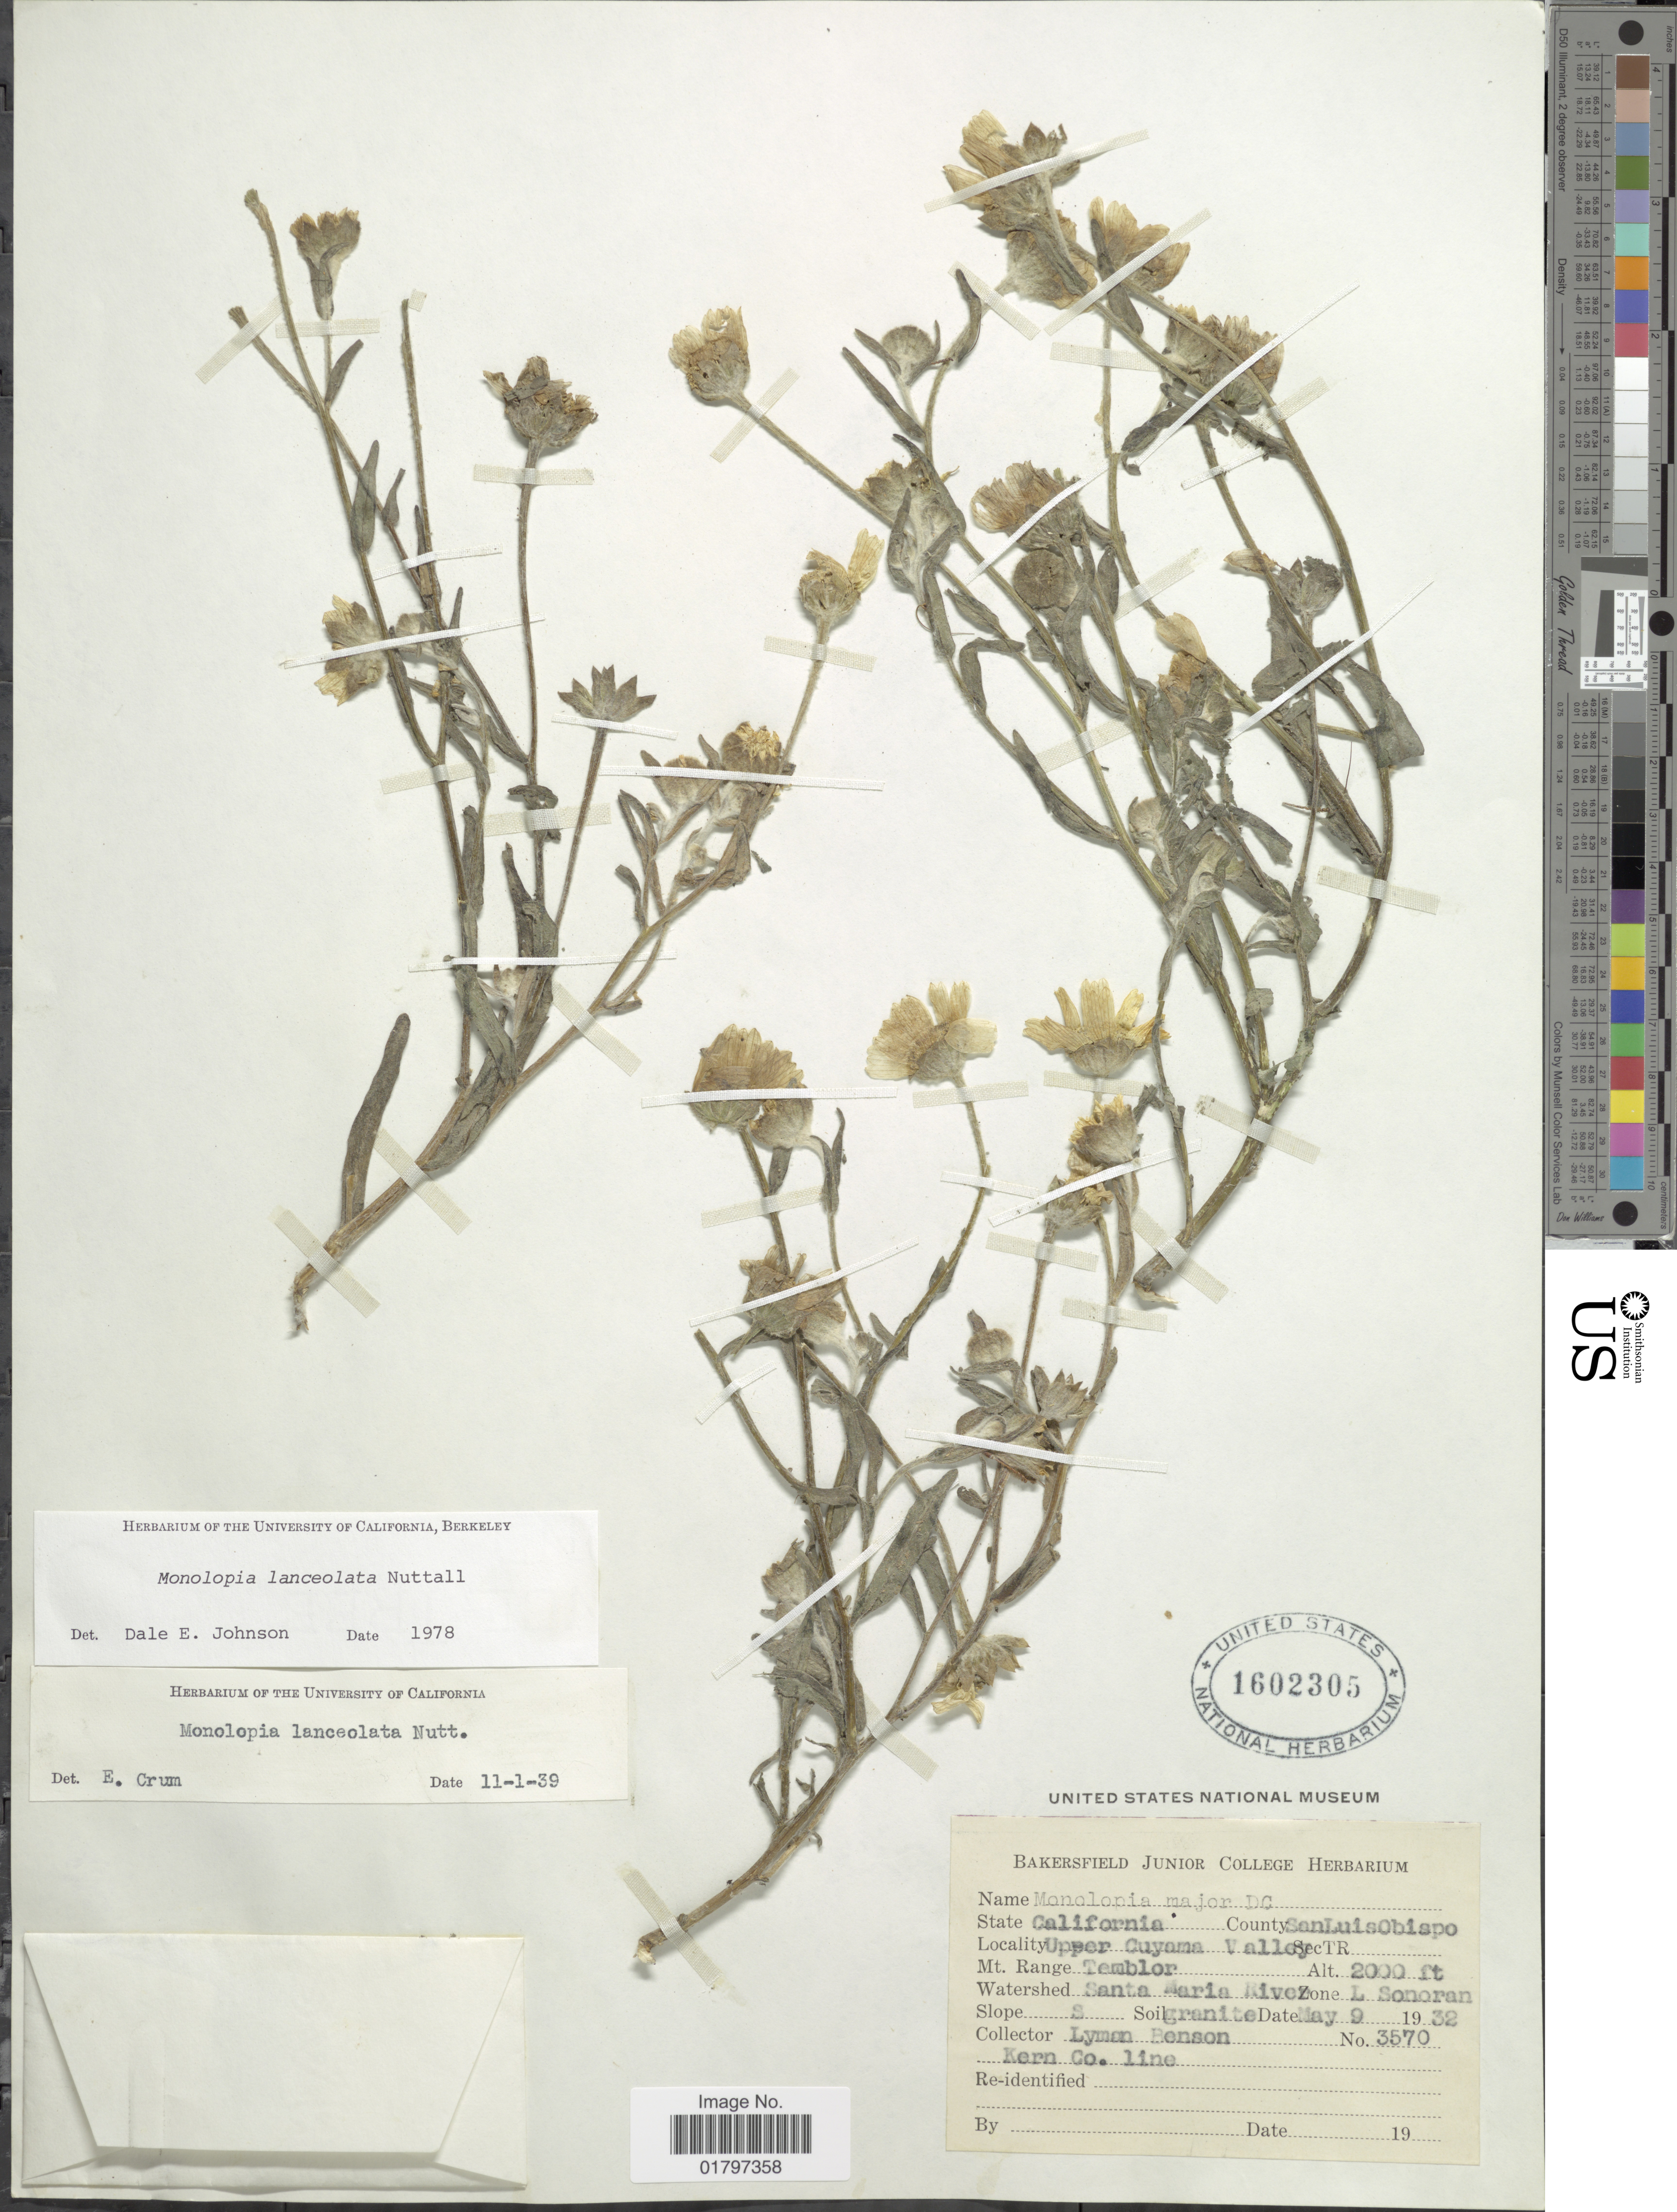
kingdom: Plantae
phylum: Tracheophyta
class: Magnoliopsida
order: Asterales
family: Asteraceae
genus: Monolopia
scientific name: Monolopia lanceolata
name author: Nutt.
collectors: L. D. Benson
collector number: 3570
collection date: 1932-05-09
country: United States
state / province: California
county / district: San Luis Obispo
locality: State California. County San Luis Obispo. Upper Cuyama Valley. Mt. Range Temblor. Santa Maria River. Zone L Sonoran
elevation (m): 610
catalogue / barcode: US 1602305